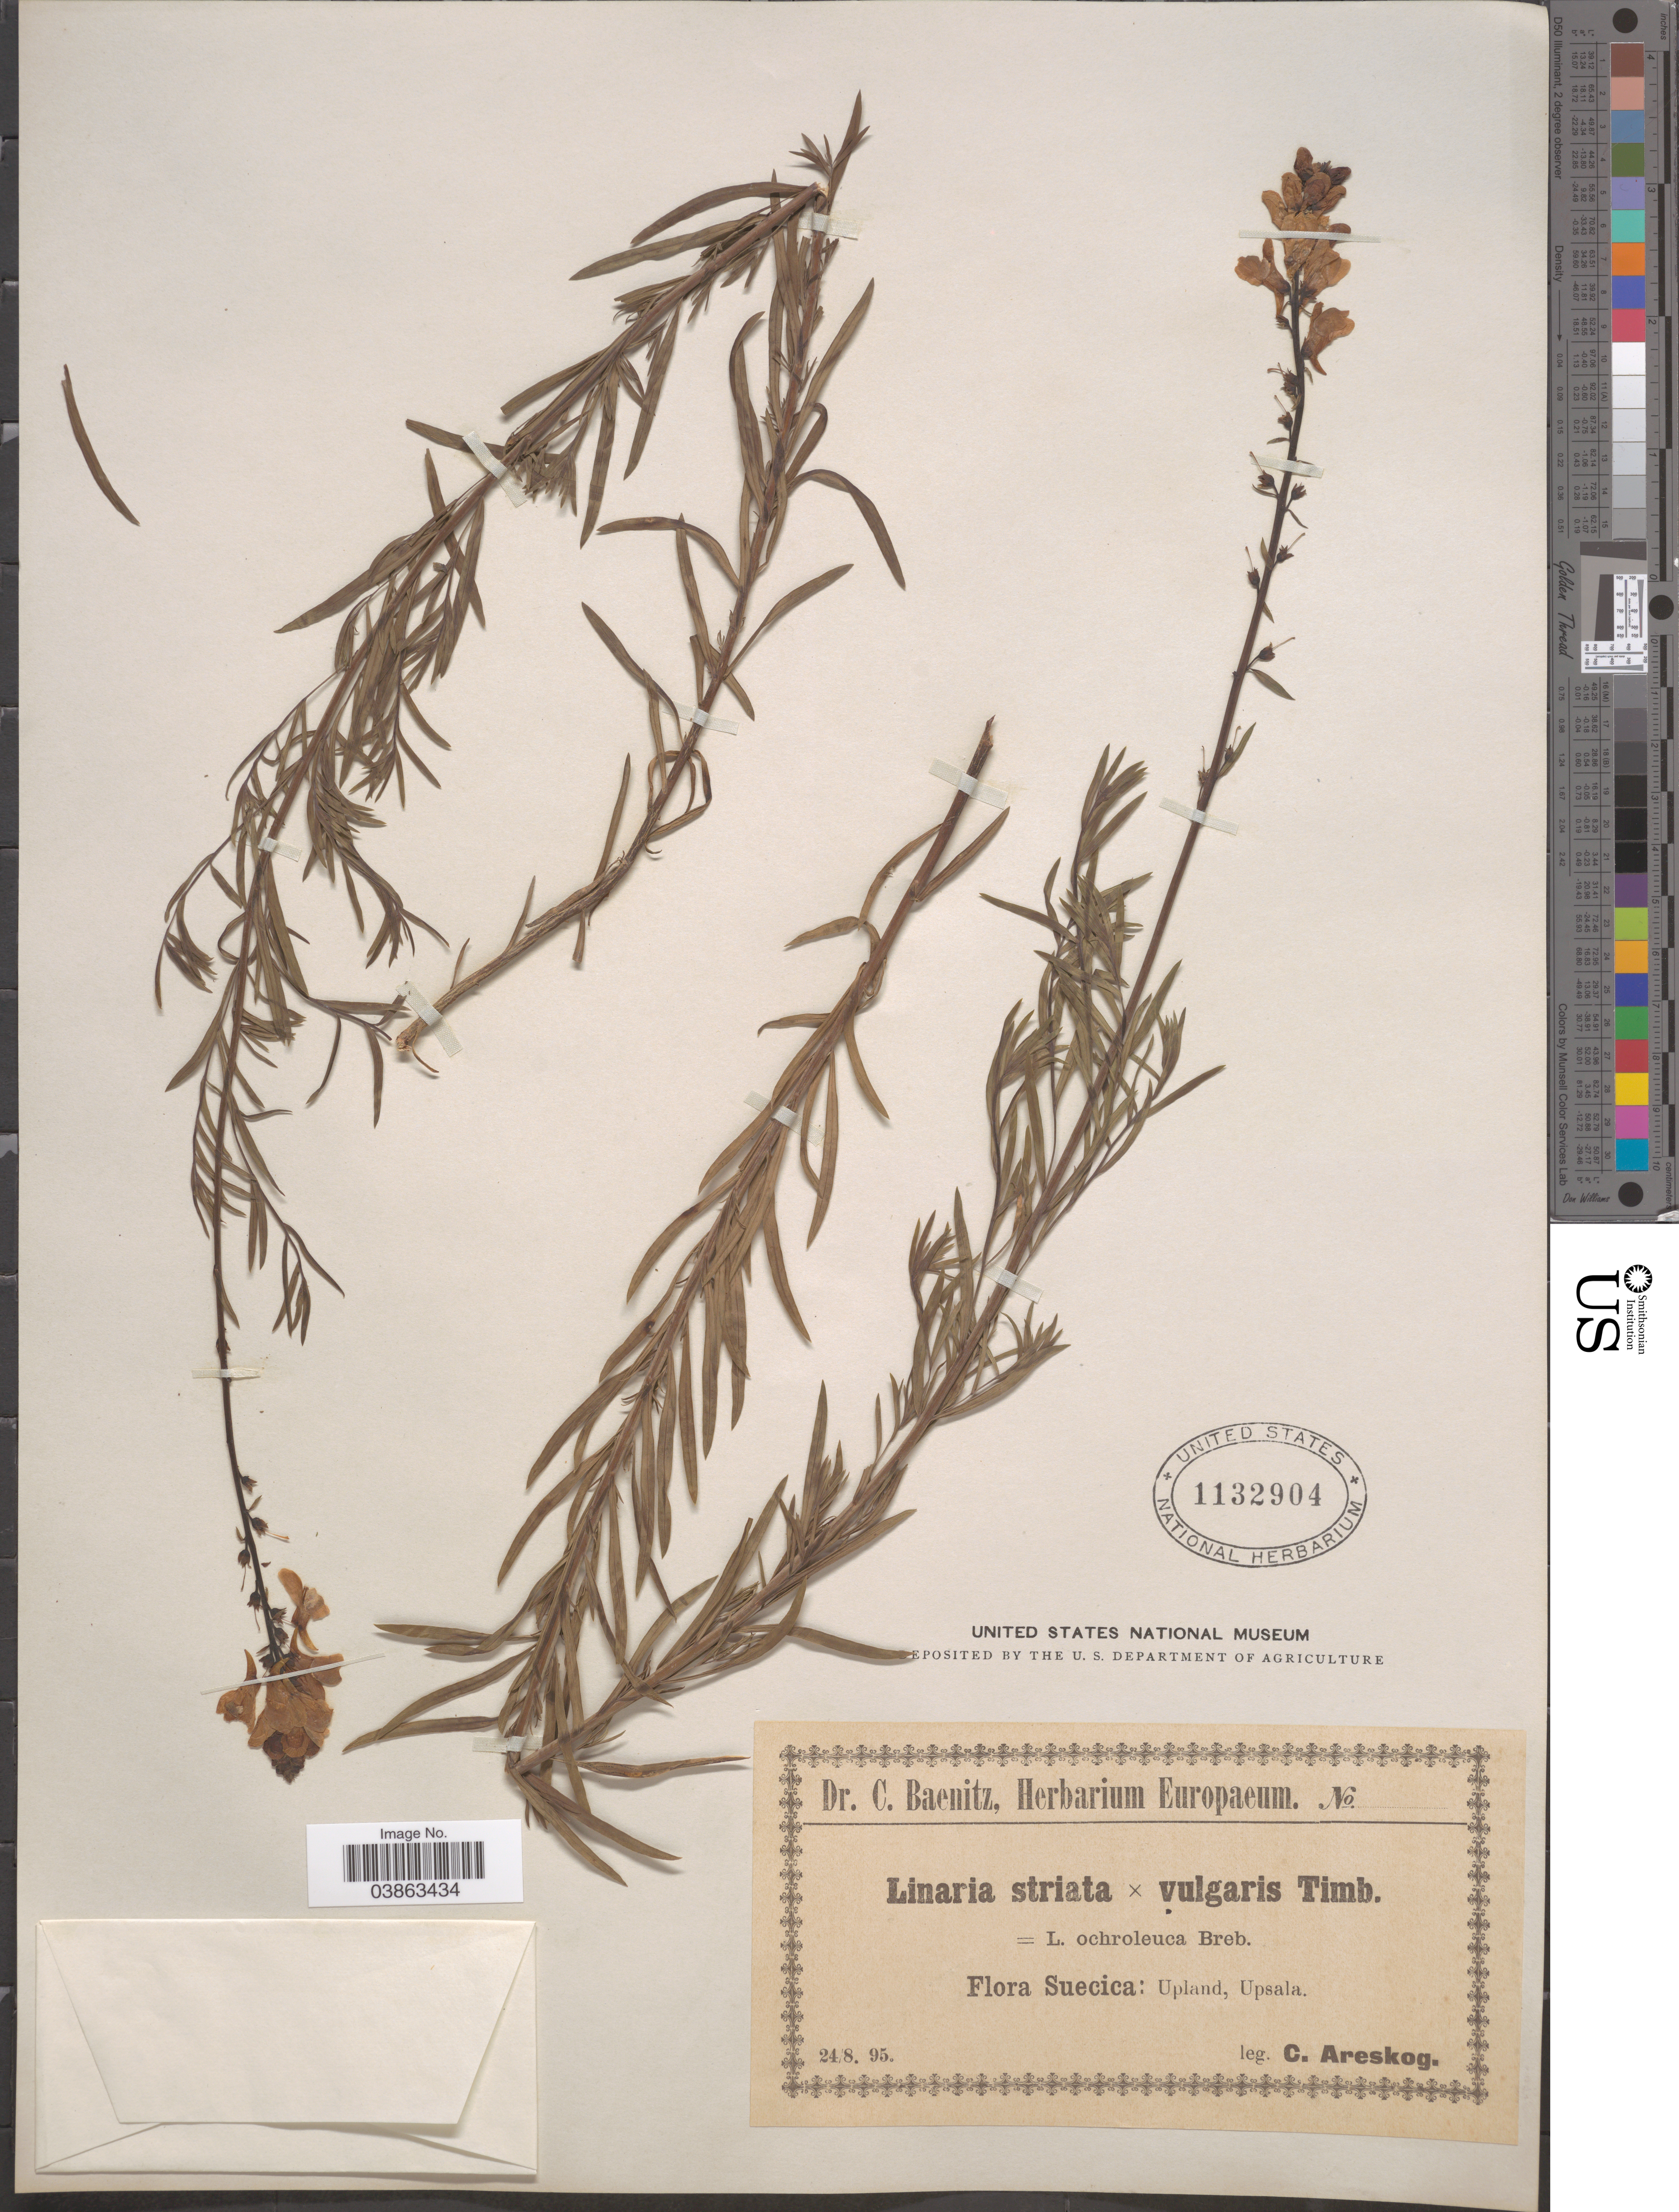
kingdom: Plantae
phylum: Tracheophyta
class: Magnoliopsida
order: Lamiales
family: Plantaginaceae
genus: Linaria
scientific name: Linaria striata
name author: (Lam.) DC.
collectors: C. Areskog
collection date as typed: Transcribed d/m/y: 24/8/95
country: Sweden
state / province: Uppsala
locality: Upland, Upsala.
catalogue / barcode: US 1132904